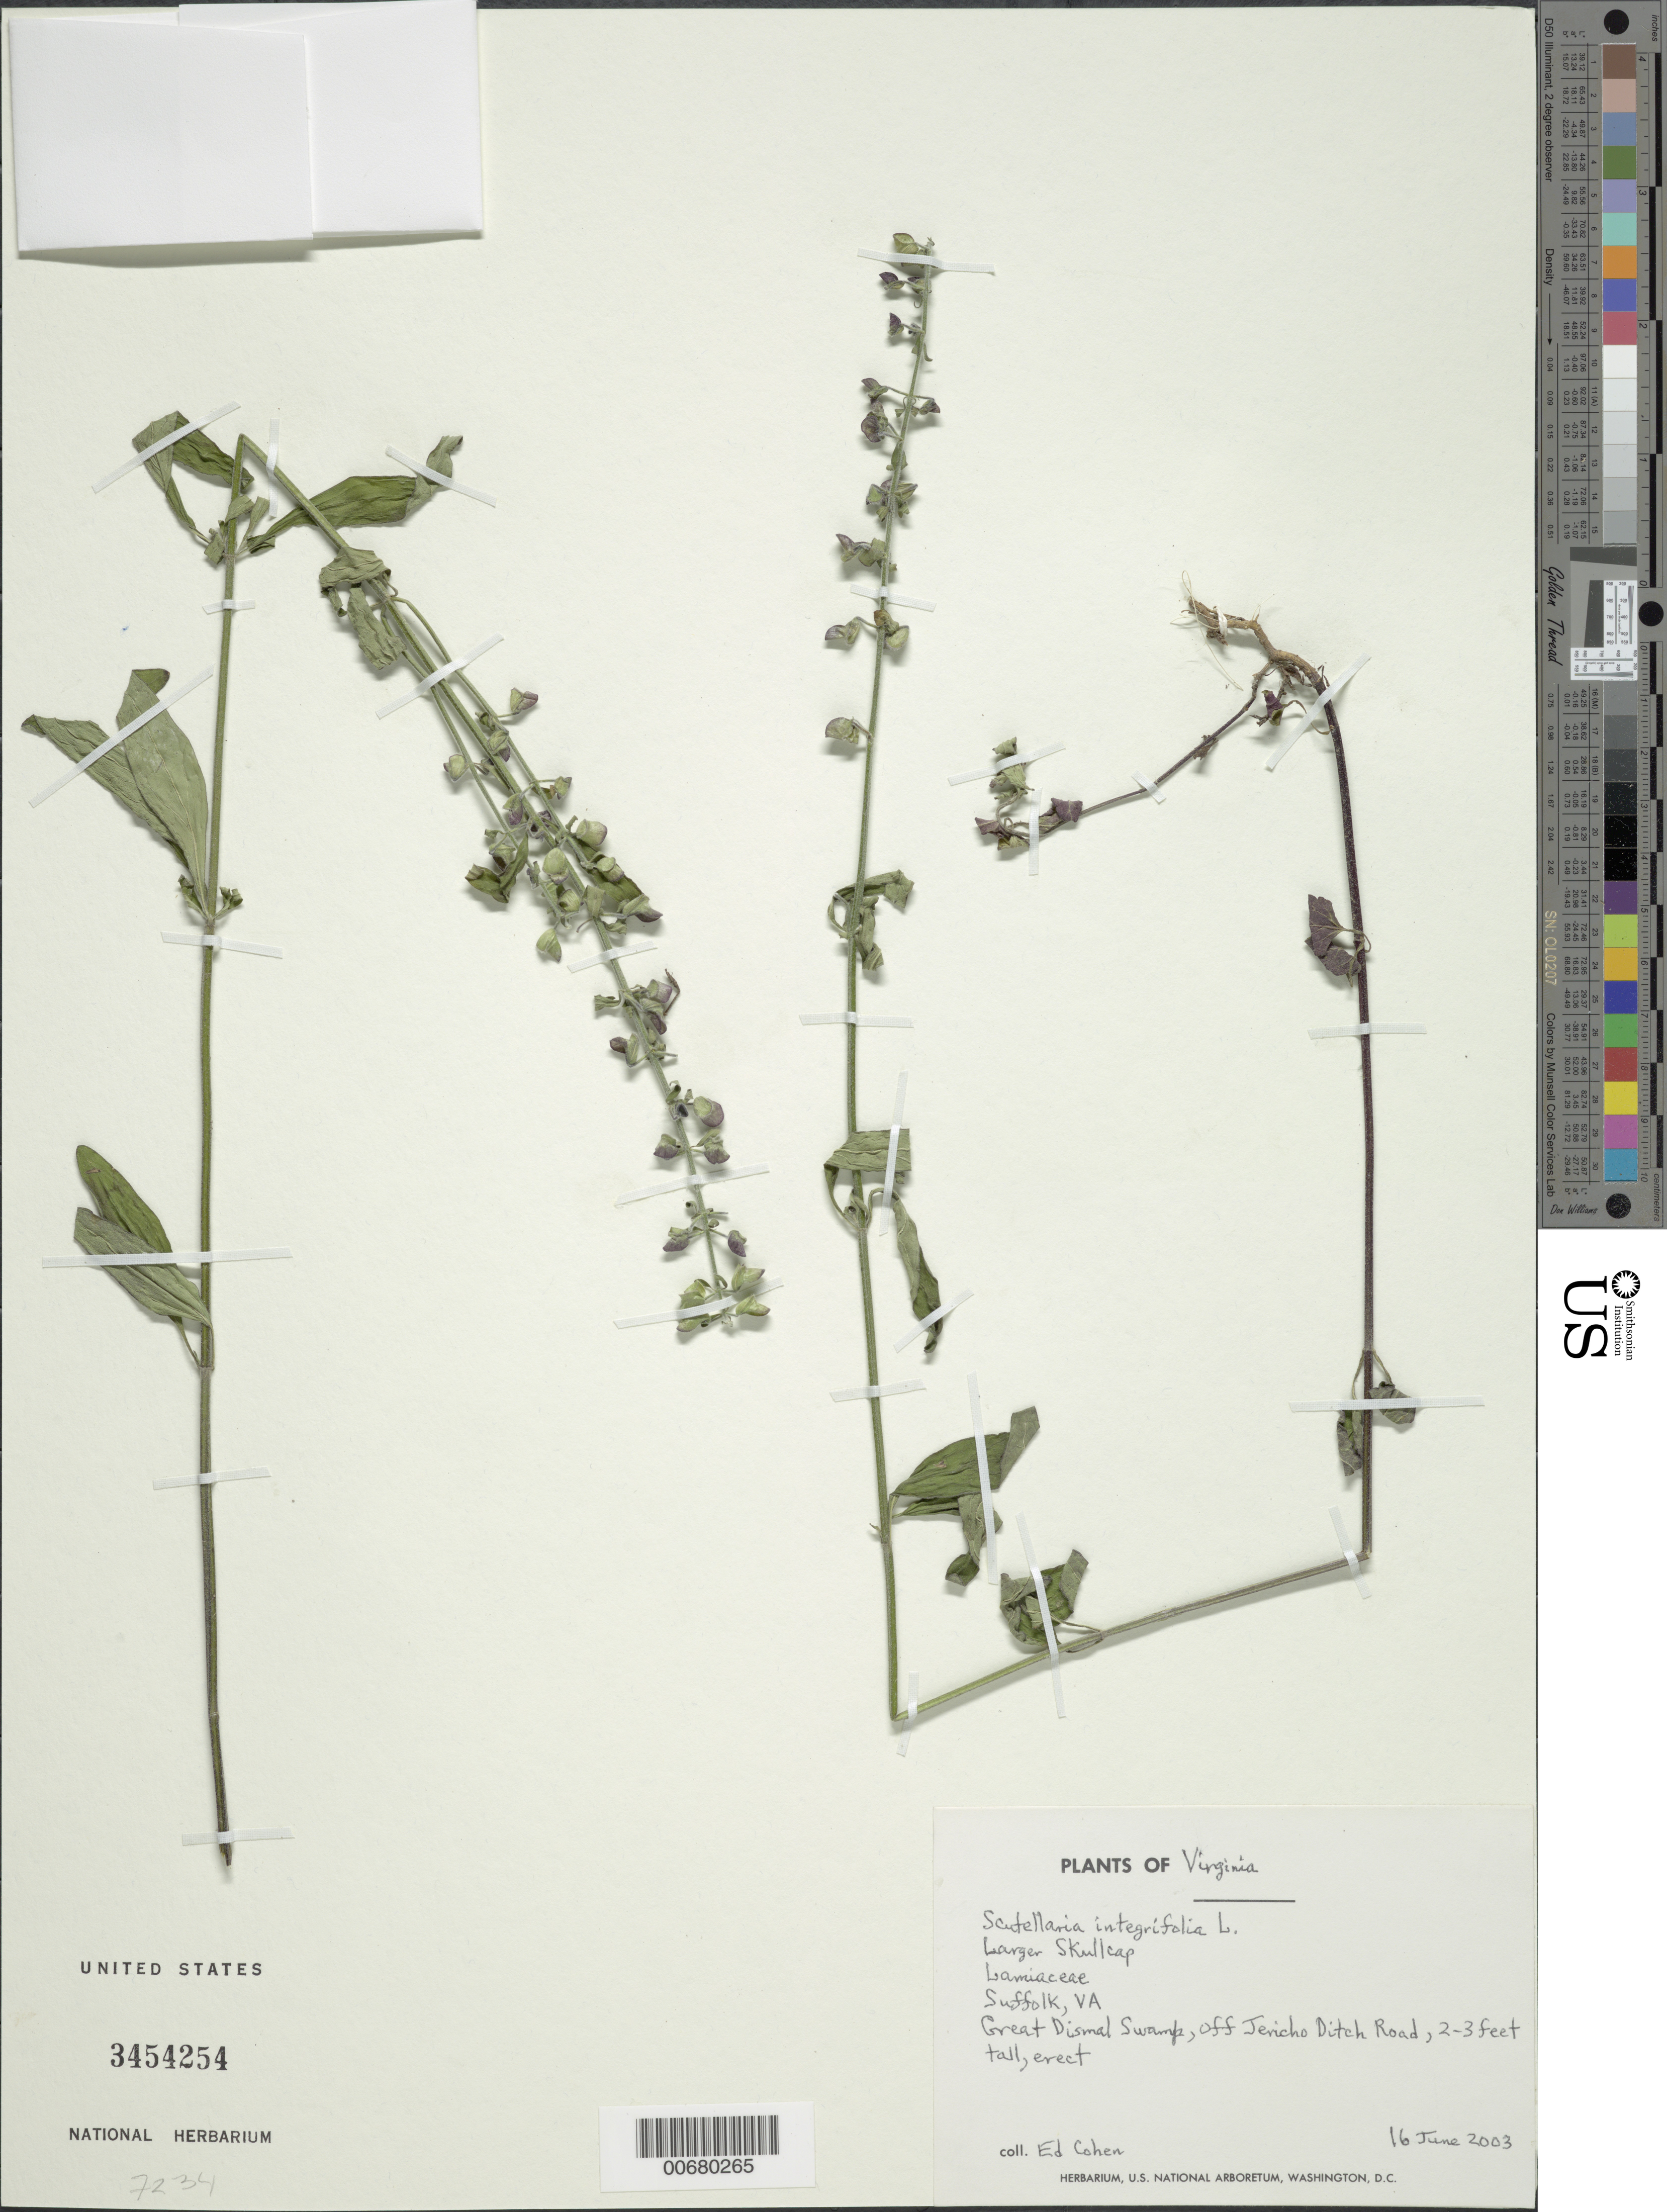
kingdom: Plantae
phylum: Tracheophyta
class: Magnoliopsida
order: Lamiales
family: Lamiaceae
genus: Scutellaria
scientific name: Scutellaria integrifolia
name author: L.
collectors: E. Cohen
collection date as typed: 16 Jun 2003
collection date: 2003-06-16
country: United States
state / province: Virginia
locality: Great Dismal Swamp, off Jericho Ditch Rd.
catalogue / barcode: US 3454254